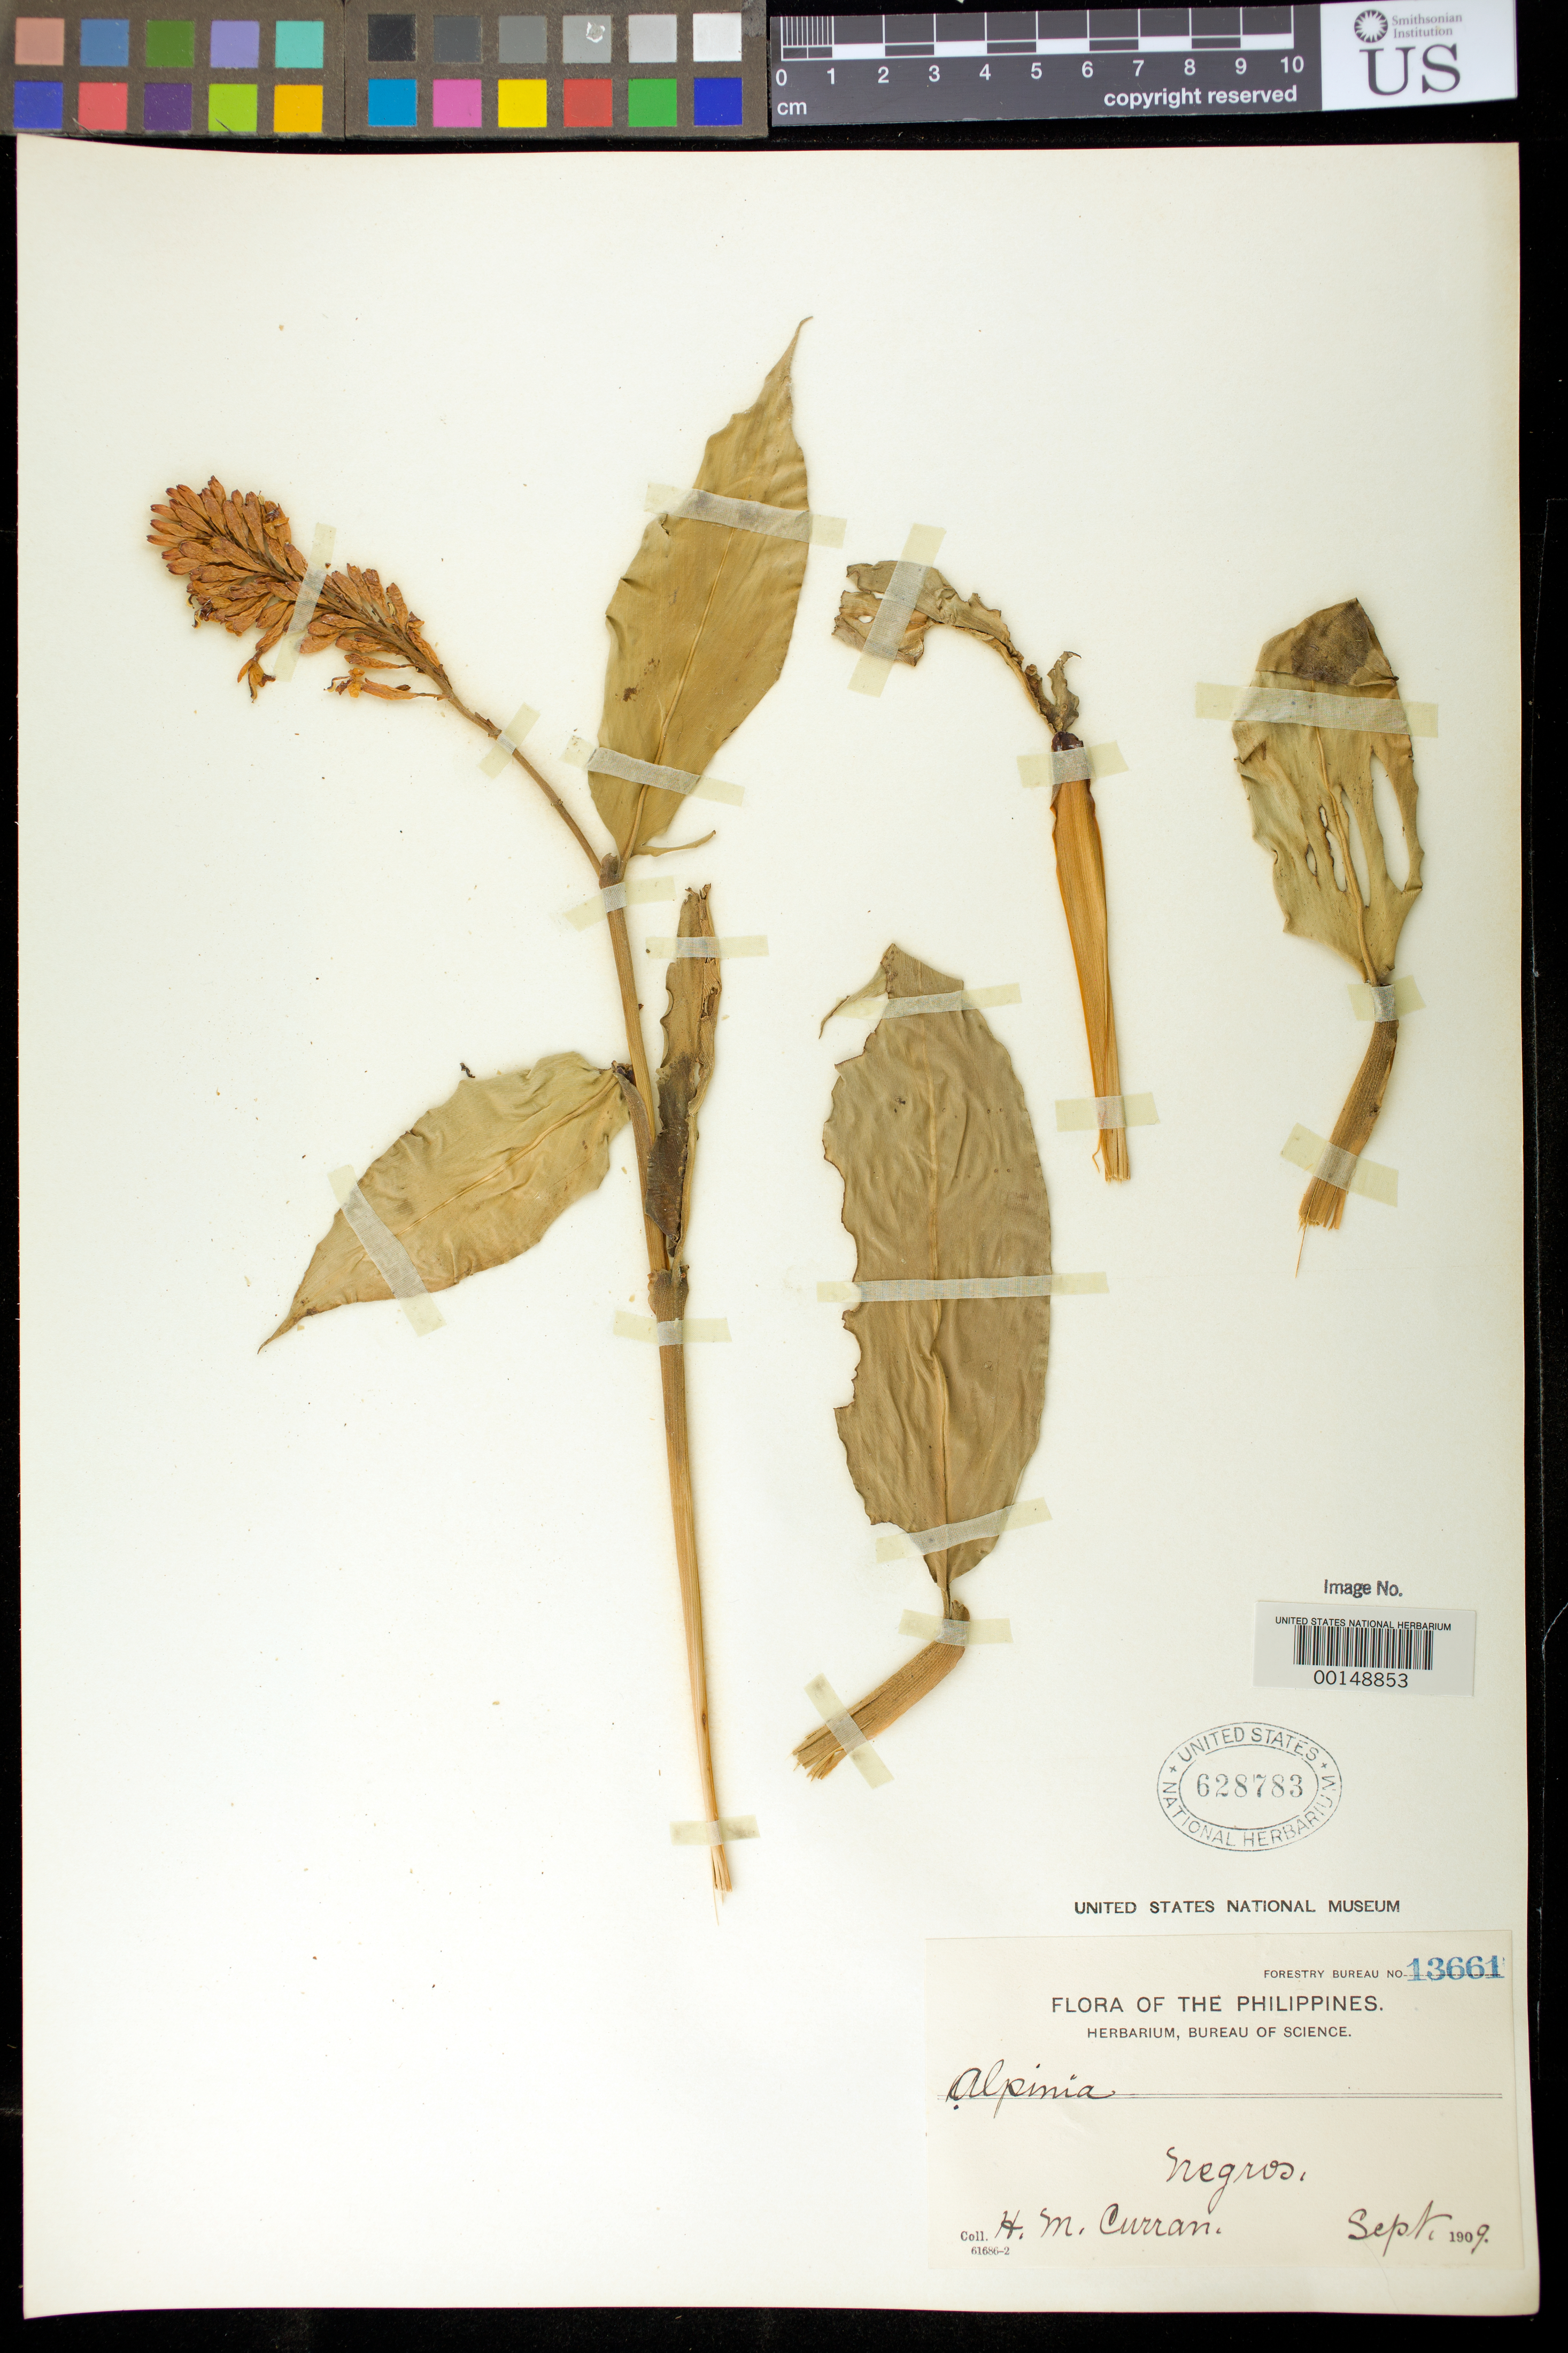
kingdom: Plantae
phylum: Tracheophyta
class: Liliopsida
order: Zingiberales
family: Zingiberaceae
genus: Alpinia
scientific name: Alpinia sp.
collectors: H. M. Curran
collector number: For. Bur. 13661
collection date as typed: Sep 1909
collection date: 1909-09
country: Philippines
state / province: Central Visayas / Western Visayas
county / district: Negros Occidental / Negros Oriental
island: Negros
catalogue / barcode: US 628783